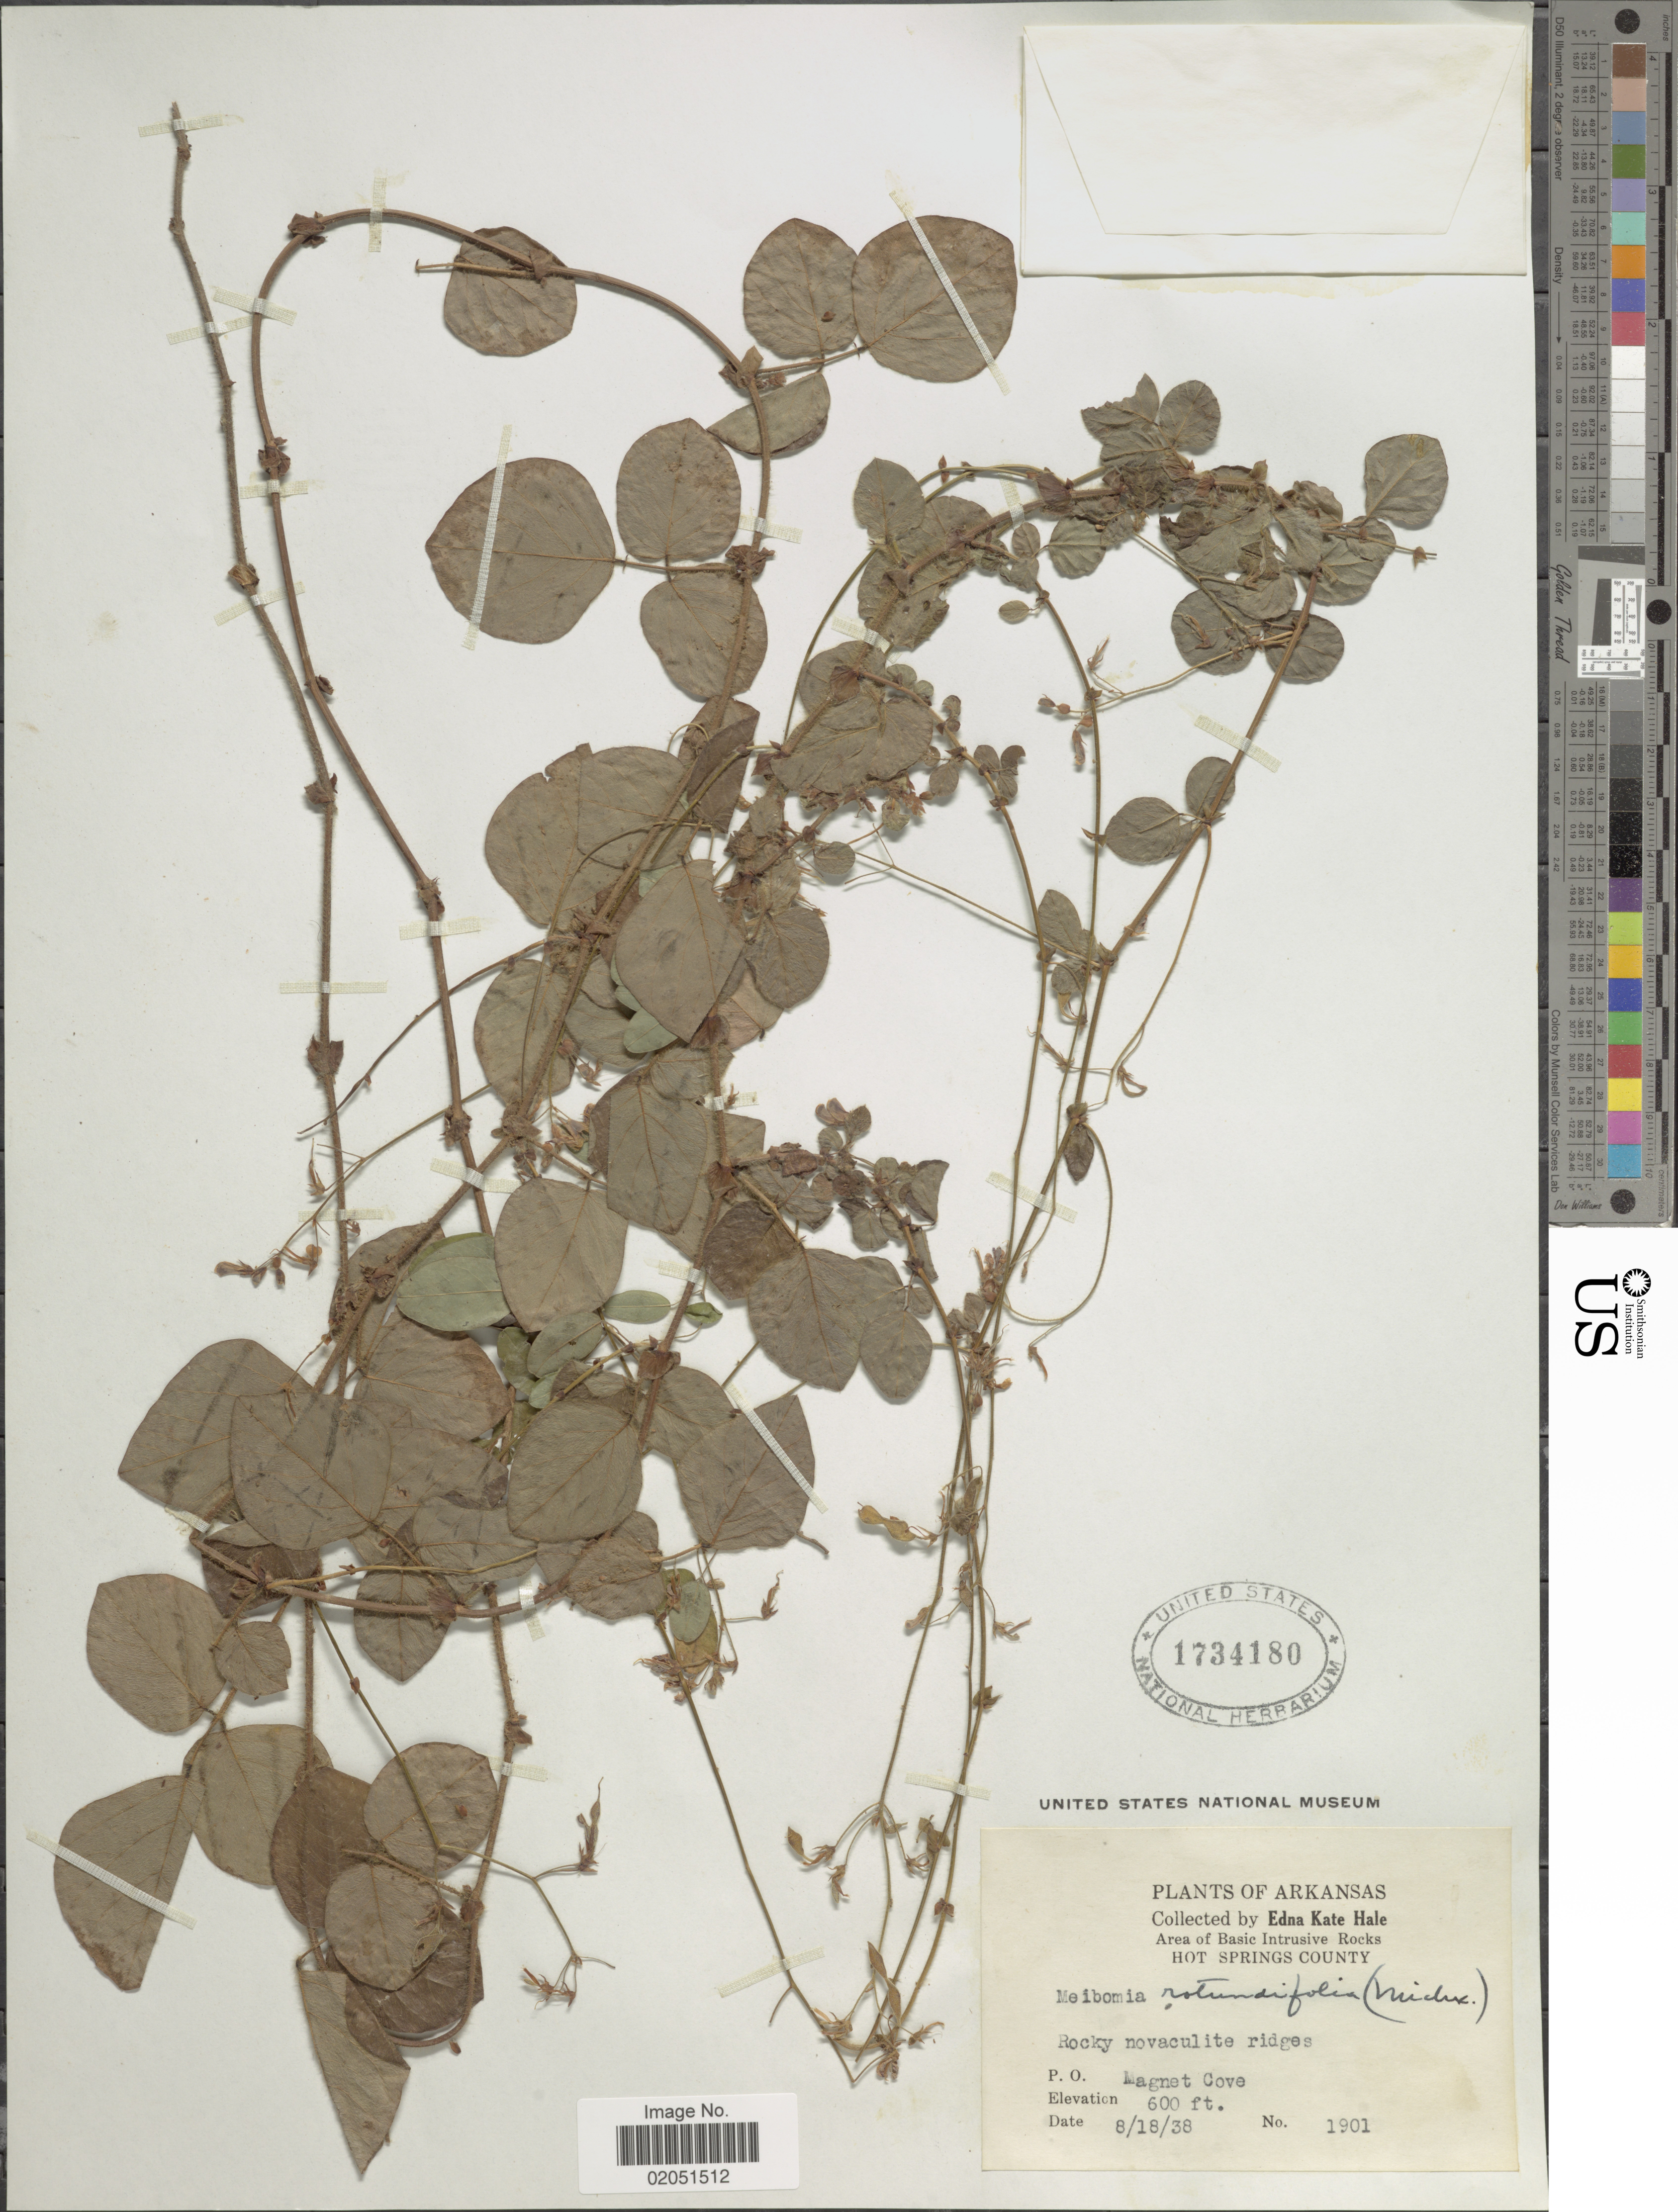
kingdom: Plantae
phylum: Tracheophyta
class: Magnoliopsida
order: Fabales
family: Fabaceae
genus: Desmodium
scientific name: Desmodium rotundifolium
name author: DC.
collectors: E. K. Hale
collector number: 1901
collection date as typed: Transcribed d/m/y: 18/8/38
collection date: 1938-08-18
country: United States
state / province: Arkansas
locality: Area of Basic Intrusive Rocks, Hot Springs County, rocky novaculite ridges, Magnet Cove.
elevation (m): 183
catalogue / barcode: US 1734180